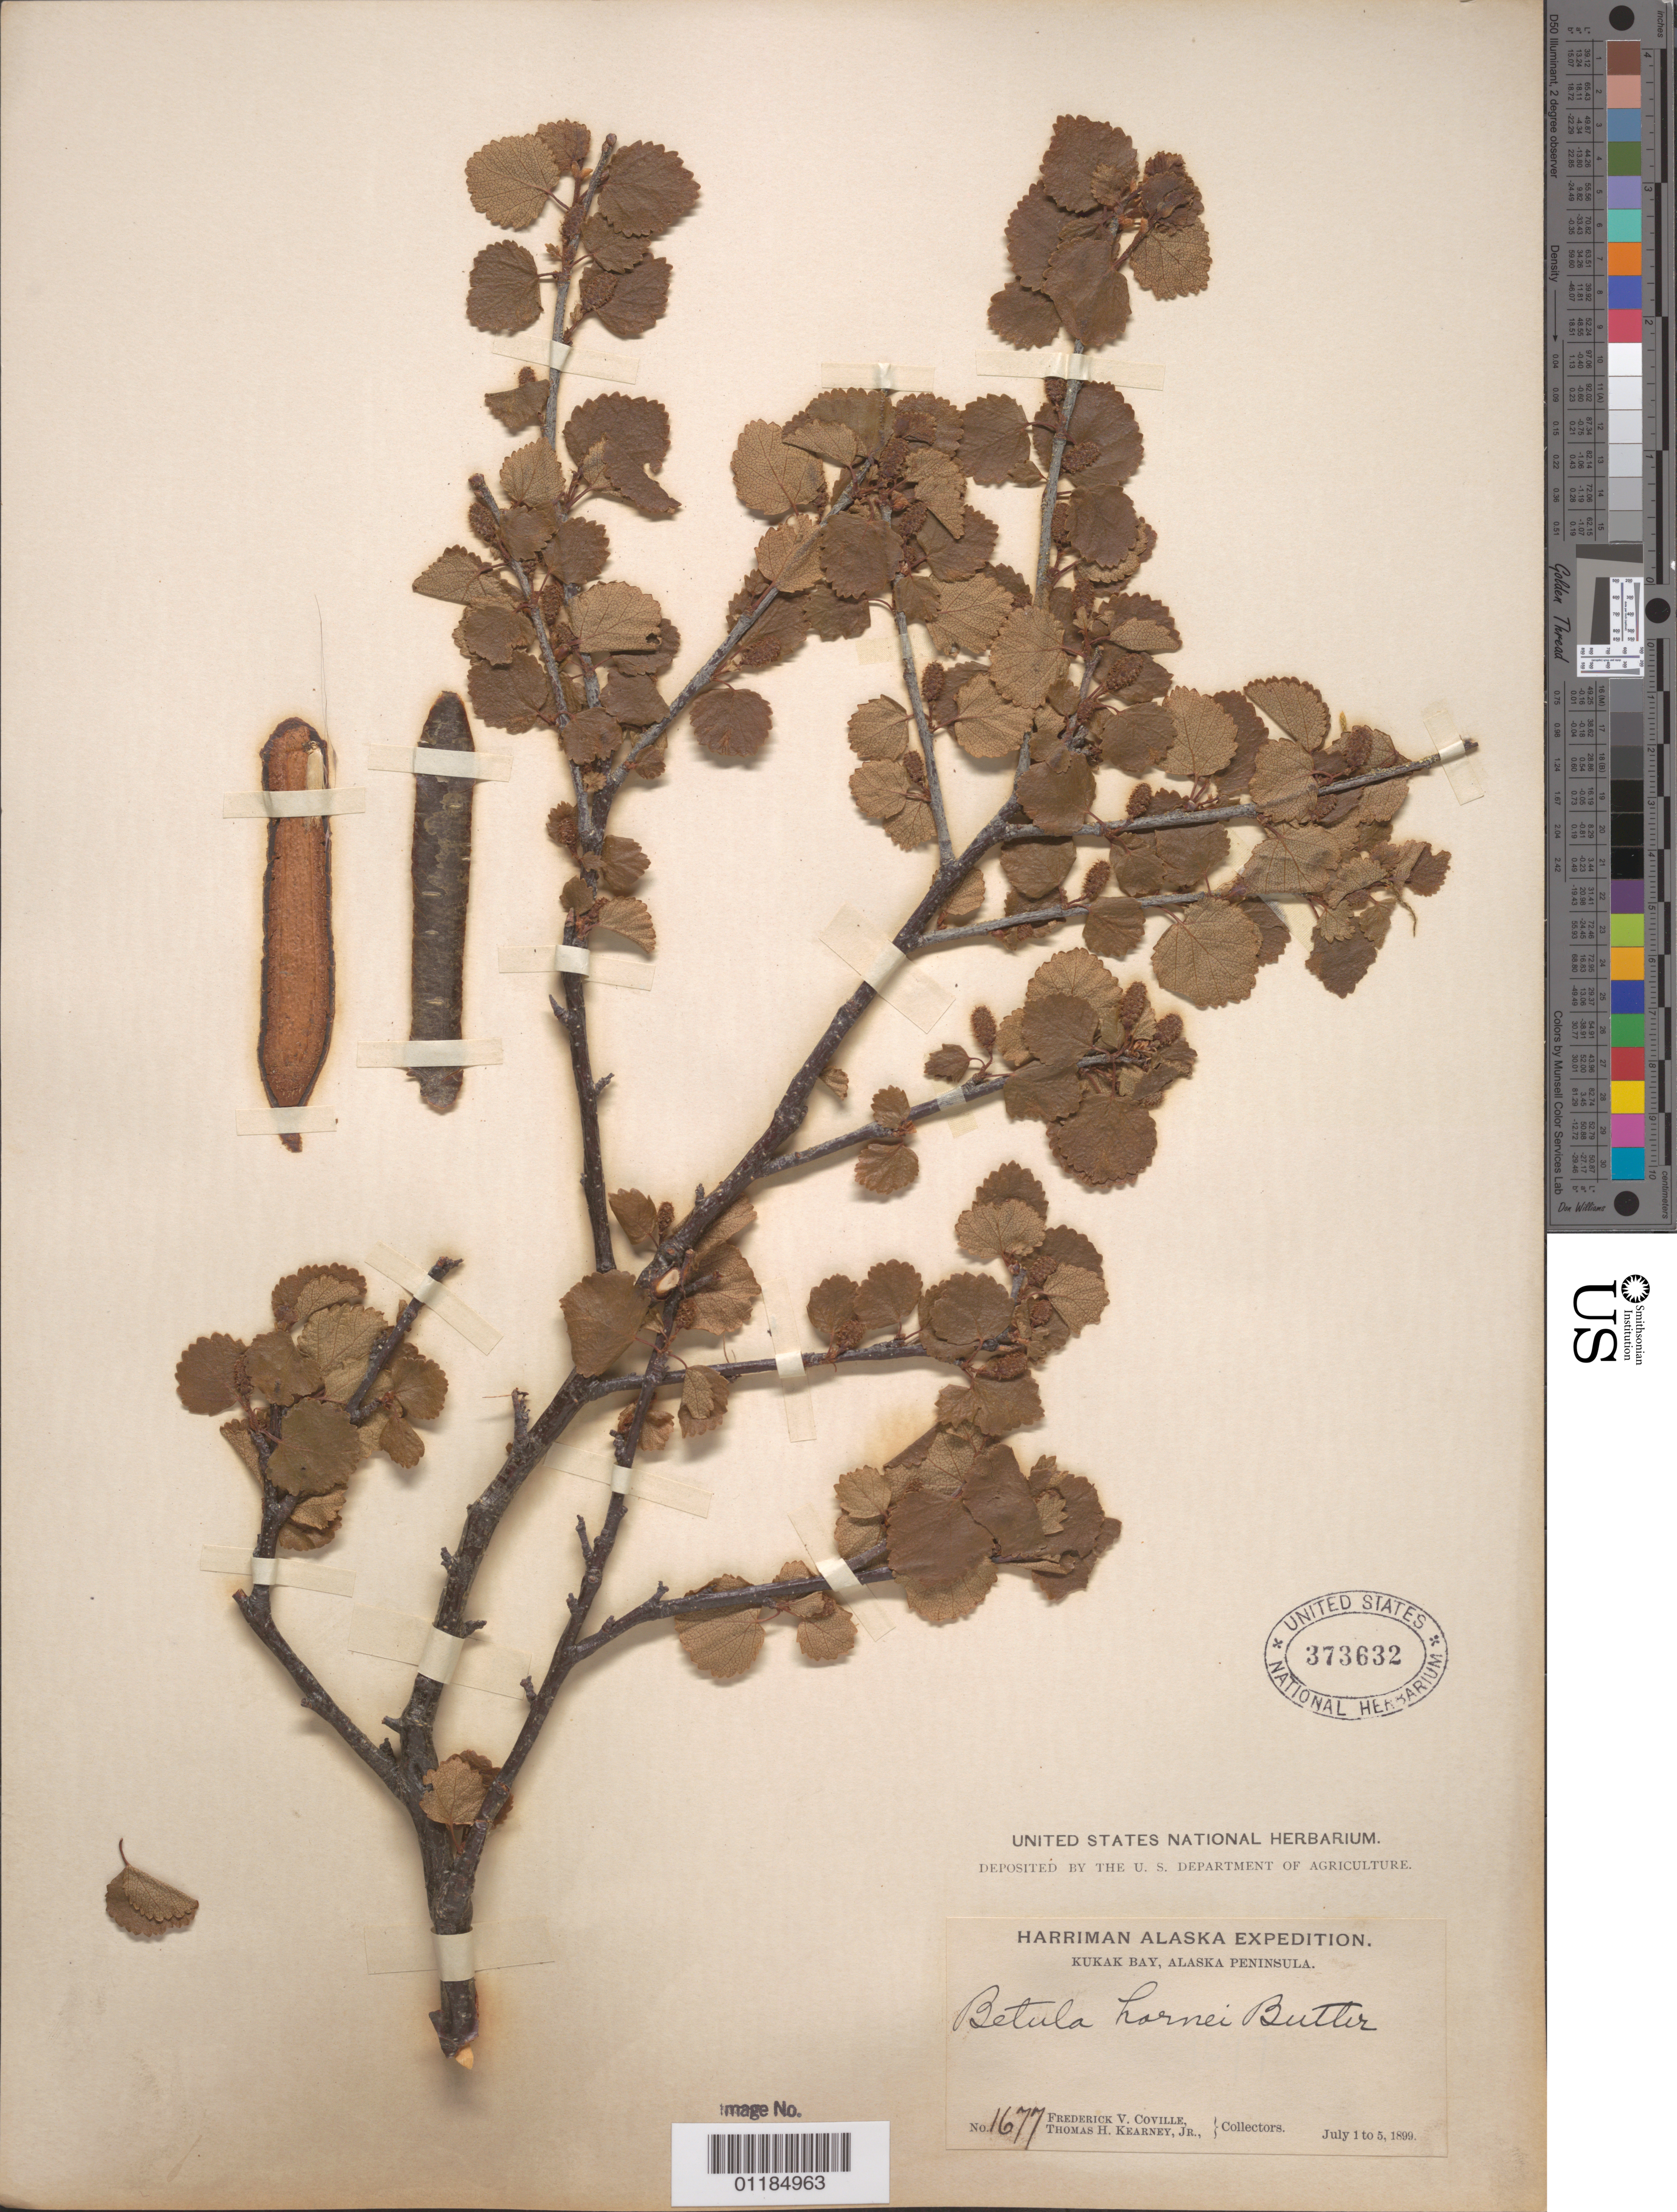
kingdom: Plantae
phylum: Tracheophyta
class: Magnoliopsida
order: Fagales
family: Betulaceae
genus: Betula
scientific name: Betula hornei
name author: B.T. Butler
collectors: F. V. Coville & T. H. Kearney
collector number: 1677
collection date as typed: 01 Jul 1899 to 05 Jul 1899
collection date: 1899-07-01/1899-07-05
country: United States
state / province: Alaska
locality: Kukak Bay, Alaska Peninsula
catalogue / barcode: US 373632